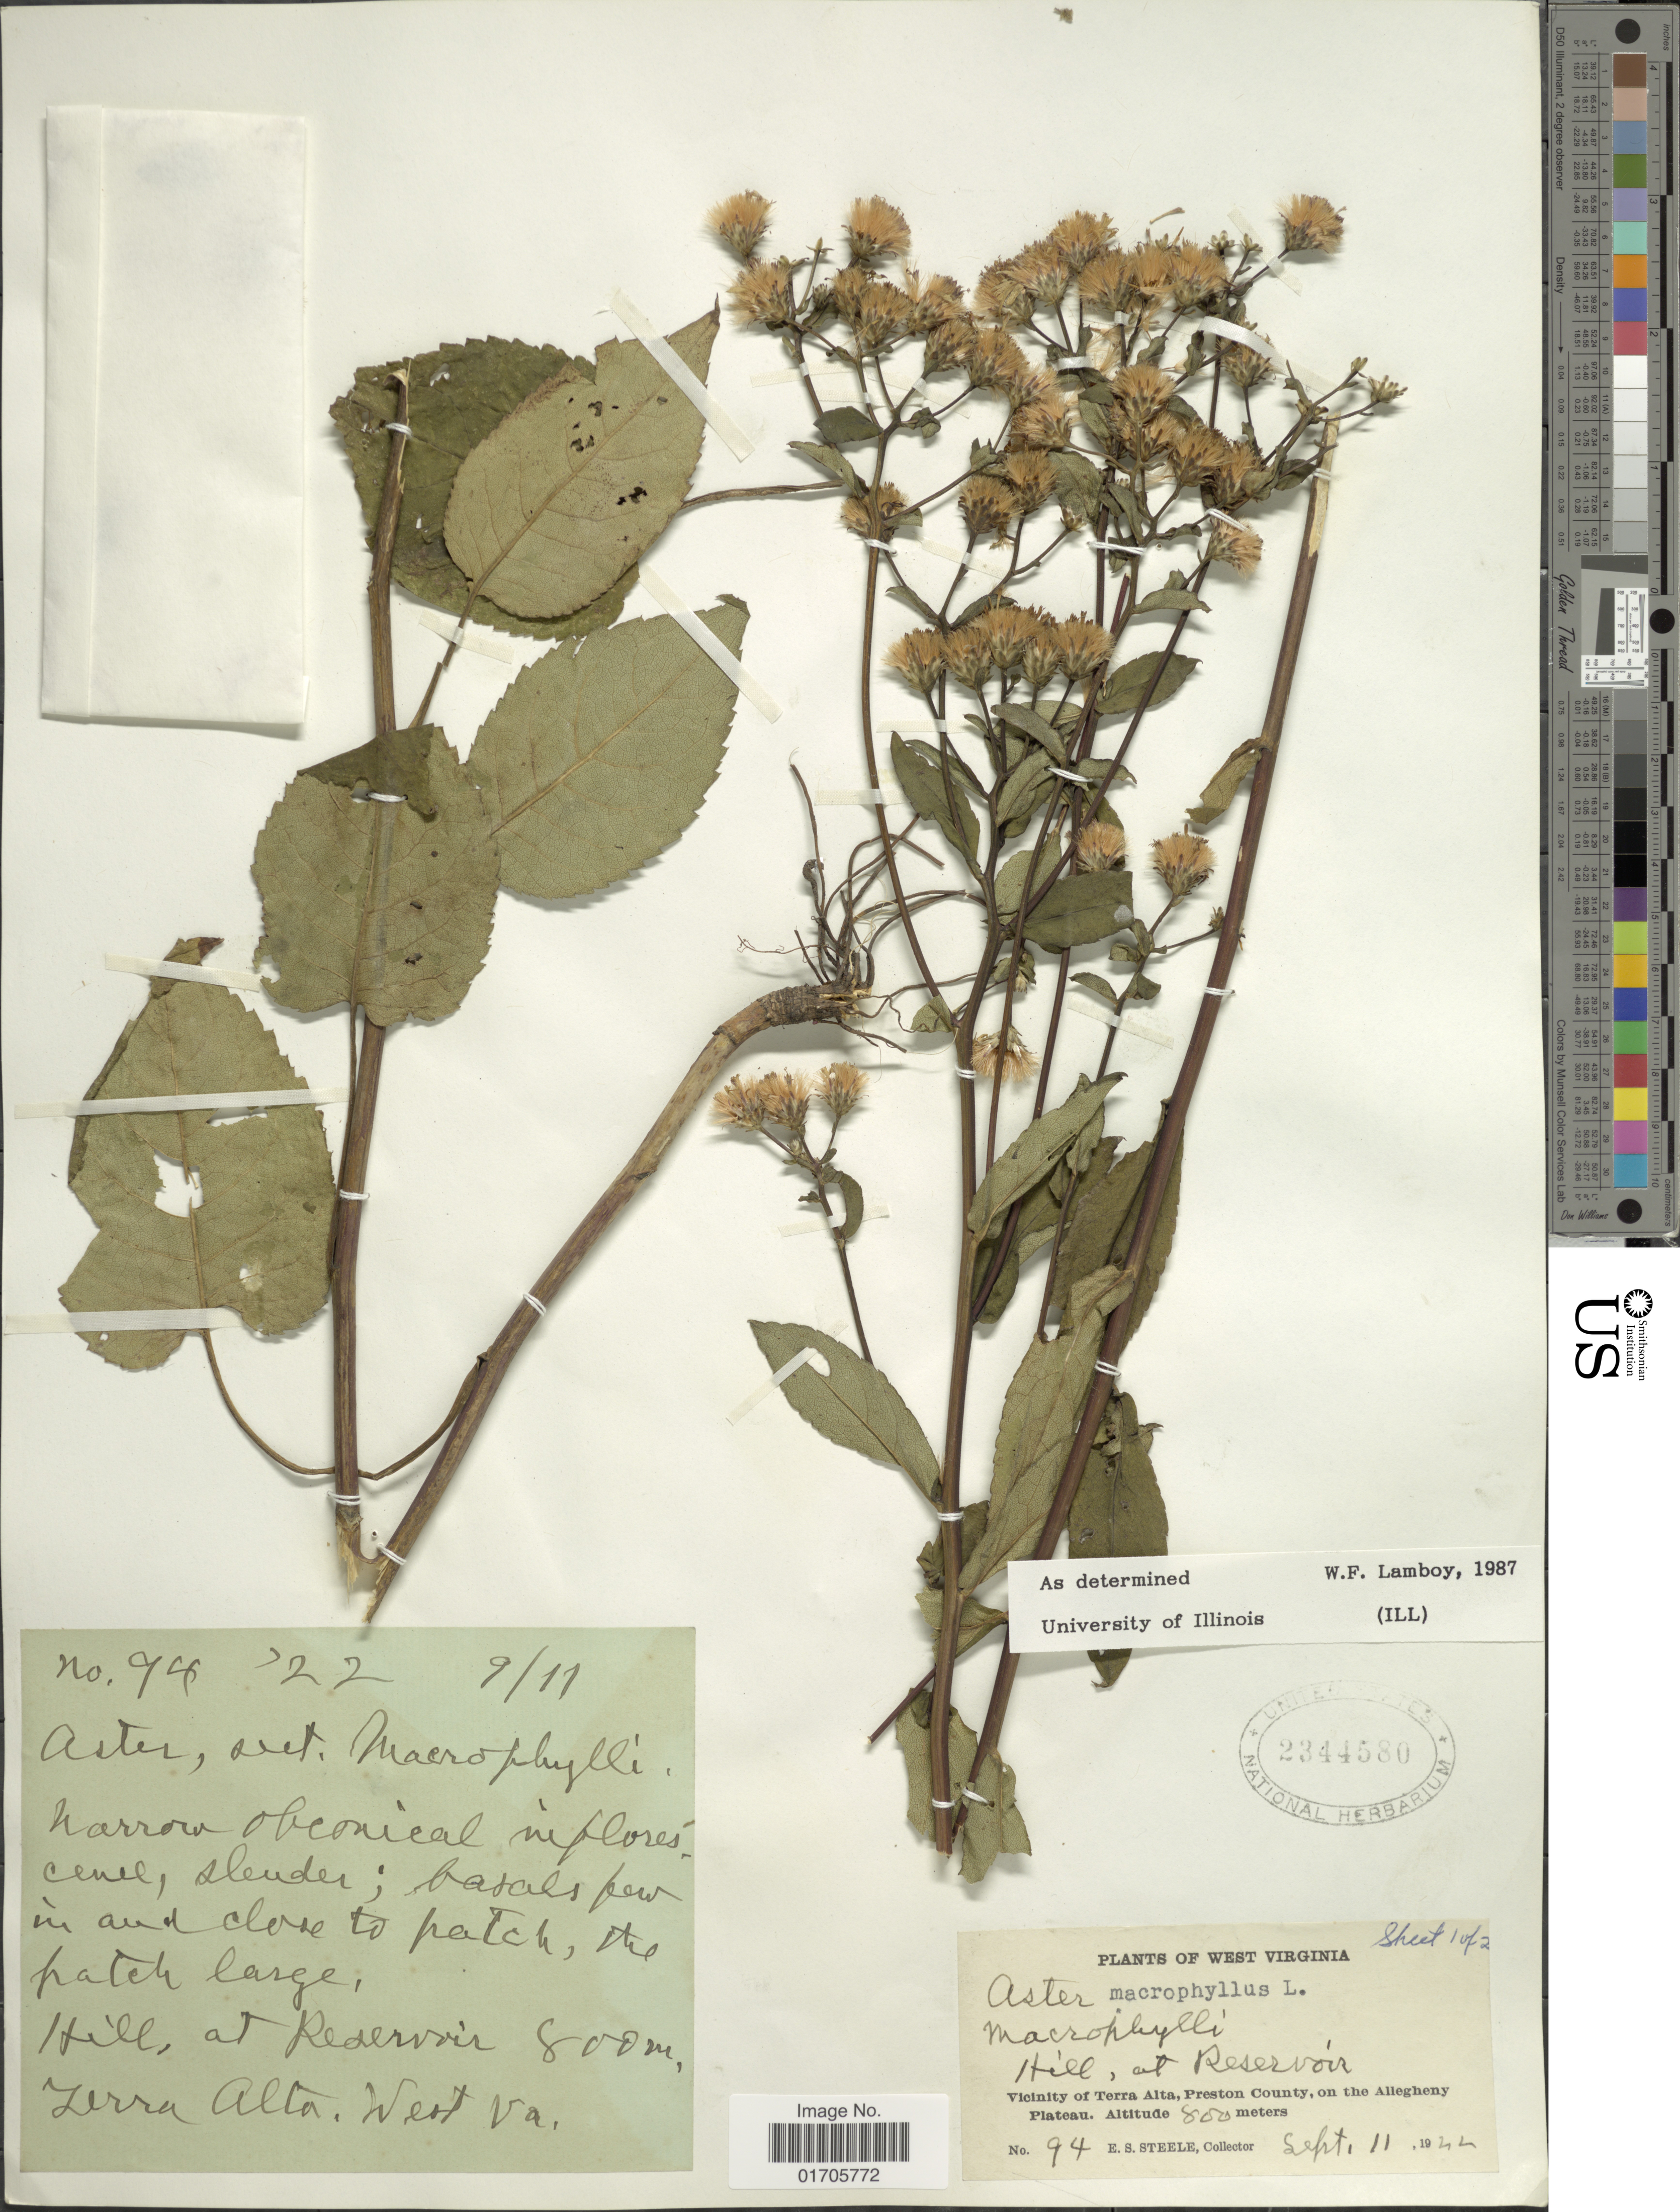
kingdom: Plantae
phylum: Tracheophyta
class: Magnoliopsida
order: Asterales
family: Asteraceae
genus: Eurybia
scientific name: Eurybia macrophylla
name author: (L.) Cass.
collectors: E. Steele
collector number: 94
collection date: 1922-09-11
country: United States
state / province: West Virginia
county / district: Preston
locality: Hill, at Reservoir. Vicinity of Terra Alta, Preston County, on the Allegheny Plateau.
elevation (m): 800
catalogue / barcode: US 2344580